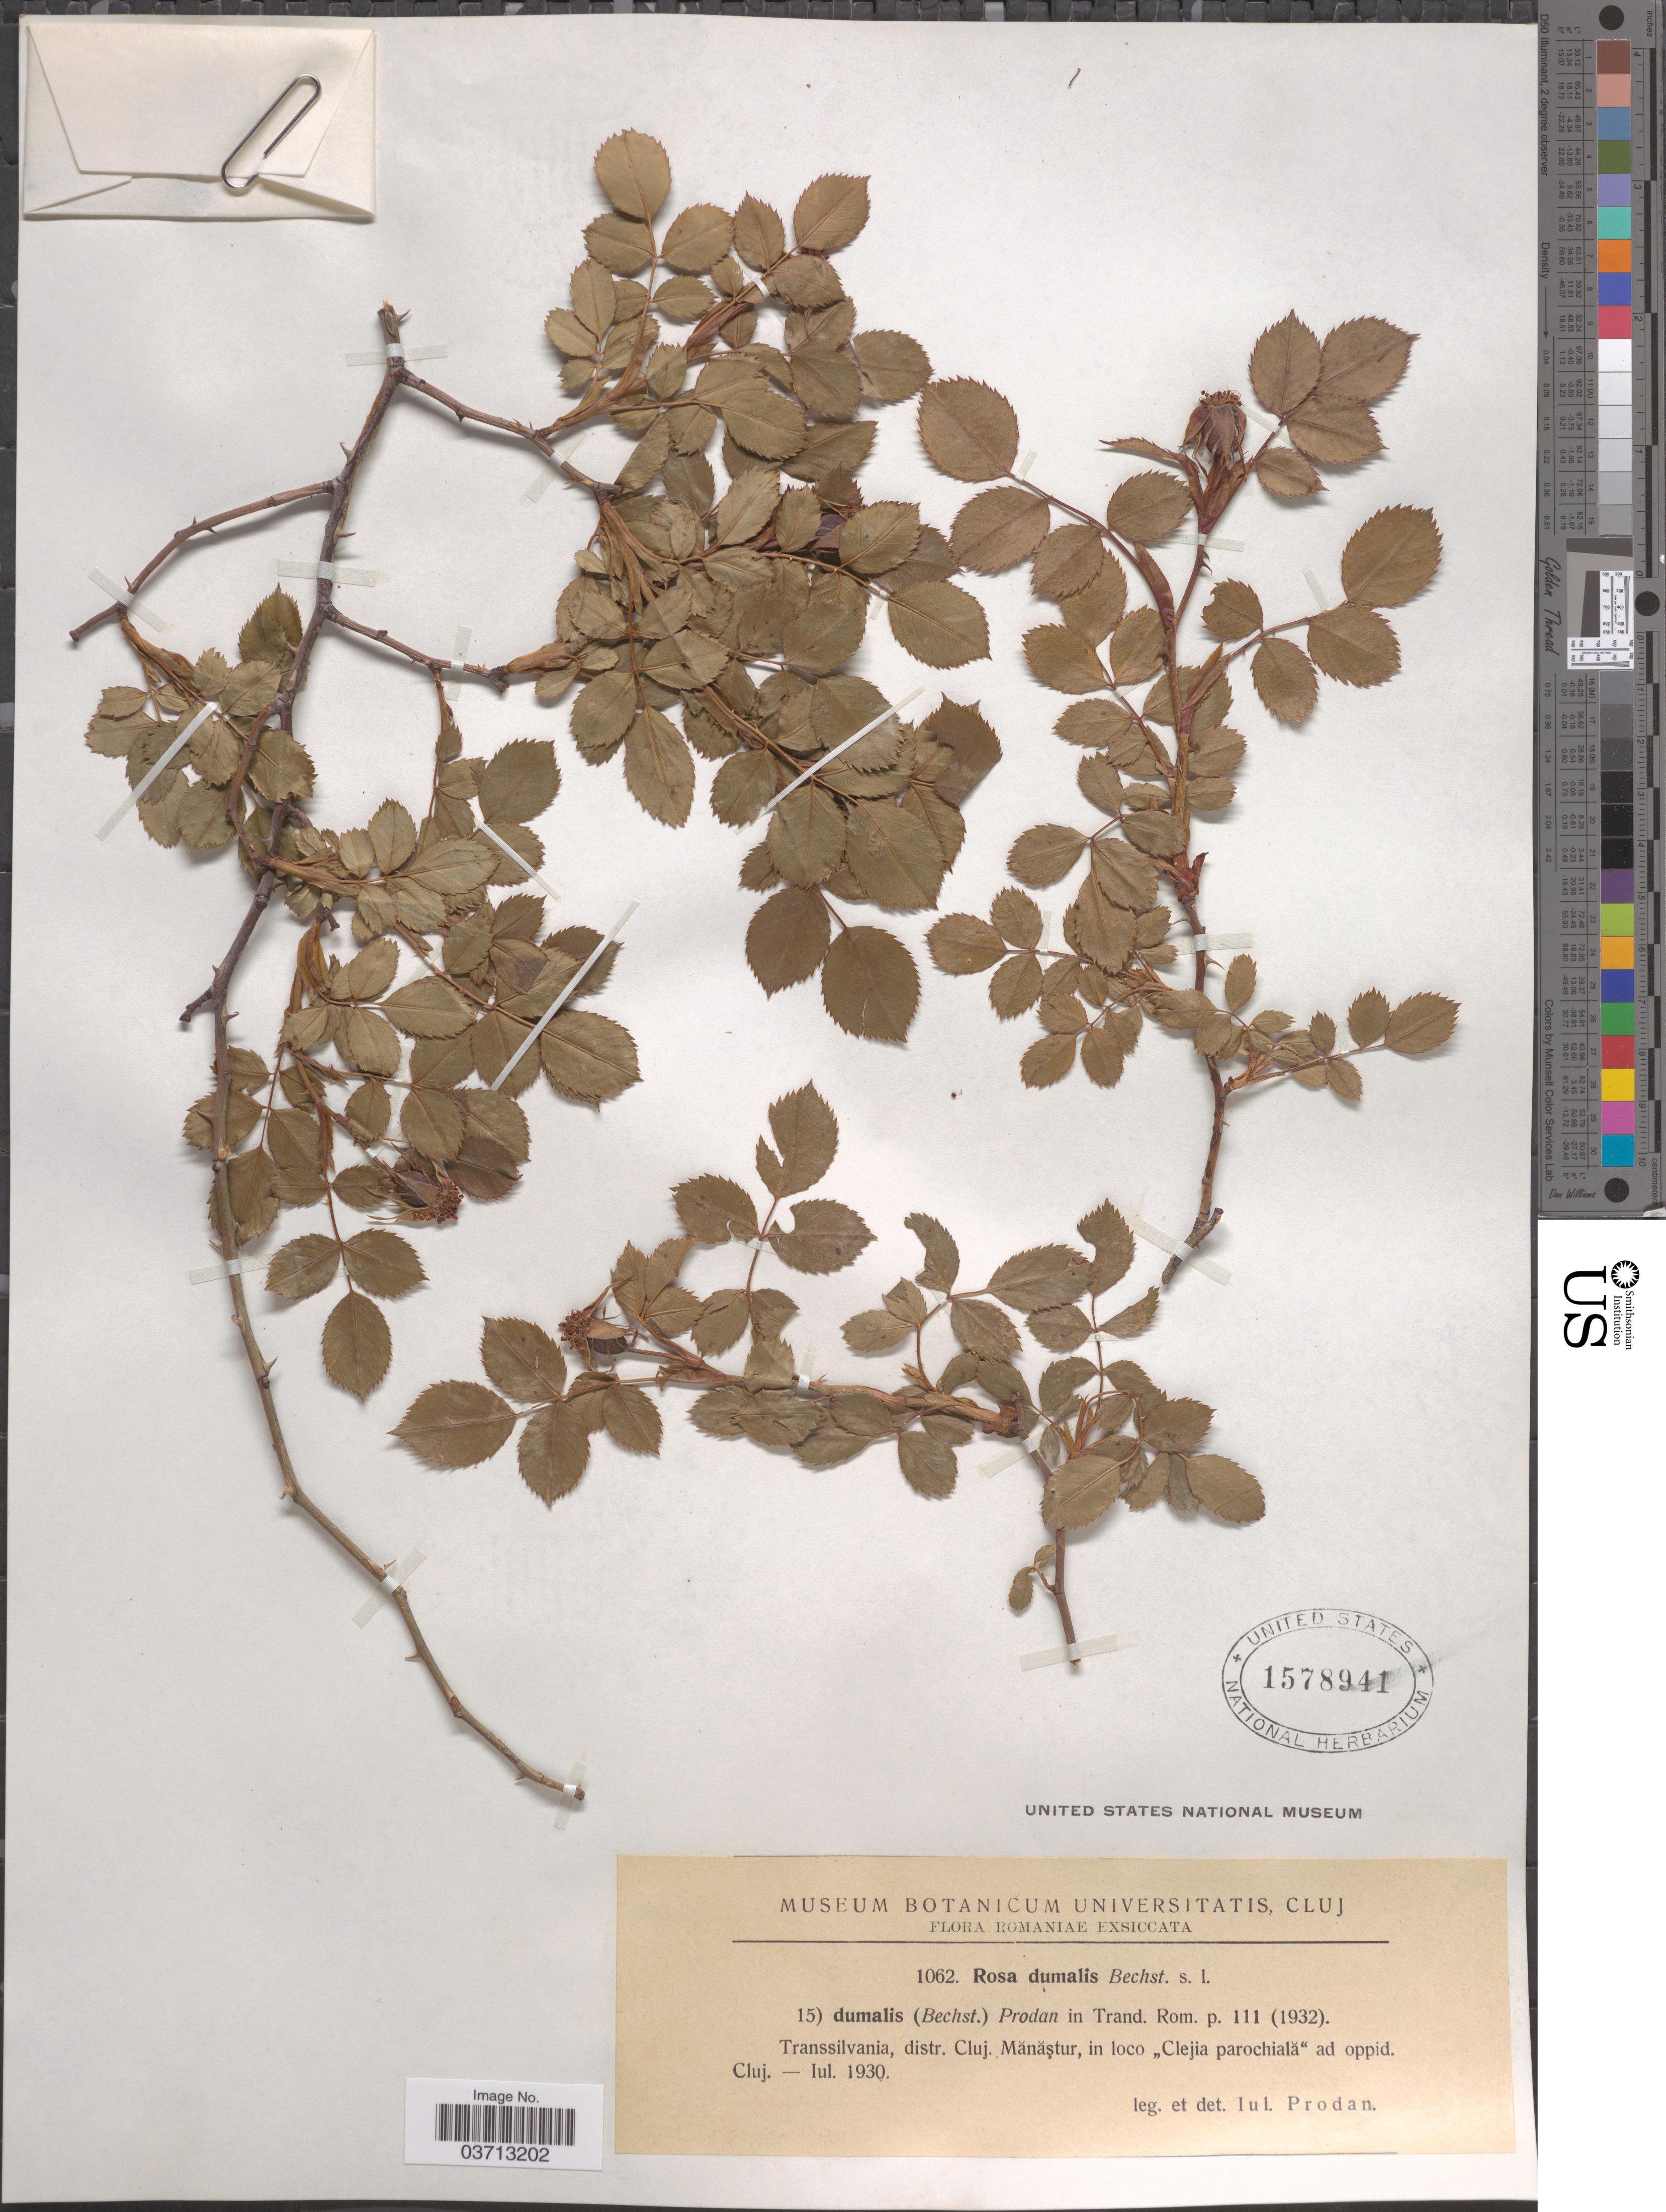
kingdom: Plantae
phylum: Tracheophyta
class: Magnoliopsida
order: Rosales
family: Rosaceae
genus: Rosa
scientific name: Rosa dumalis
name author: Bechst.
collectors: J. Prodan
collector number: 1062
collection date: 1930-07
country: Romania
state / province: Cluj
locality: Transsilvania, distr. Cluj. Mănăştur, in loco "Clejia parochială" ad oppid. Cluj.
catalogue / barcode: US 1578941